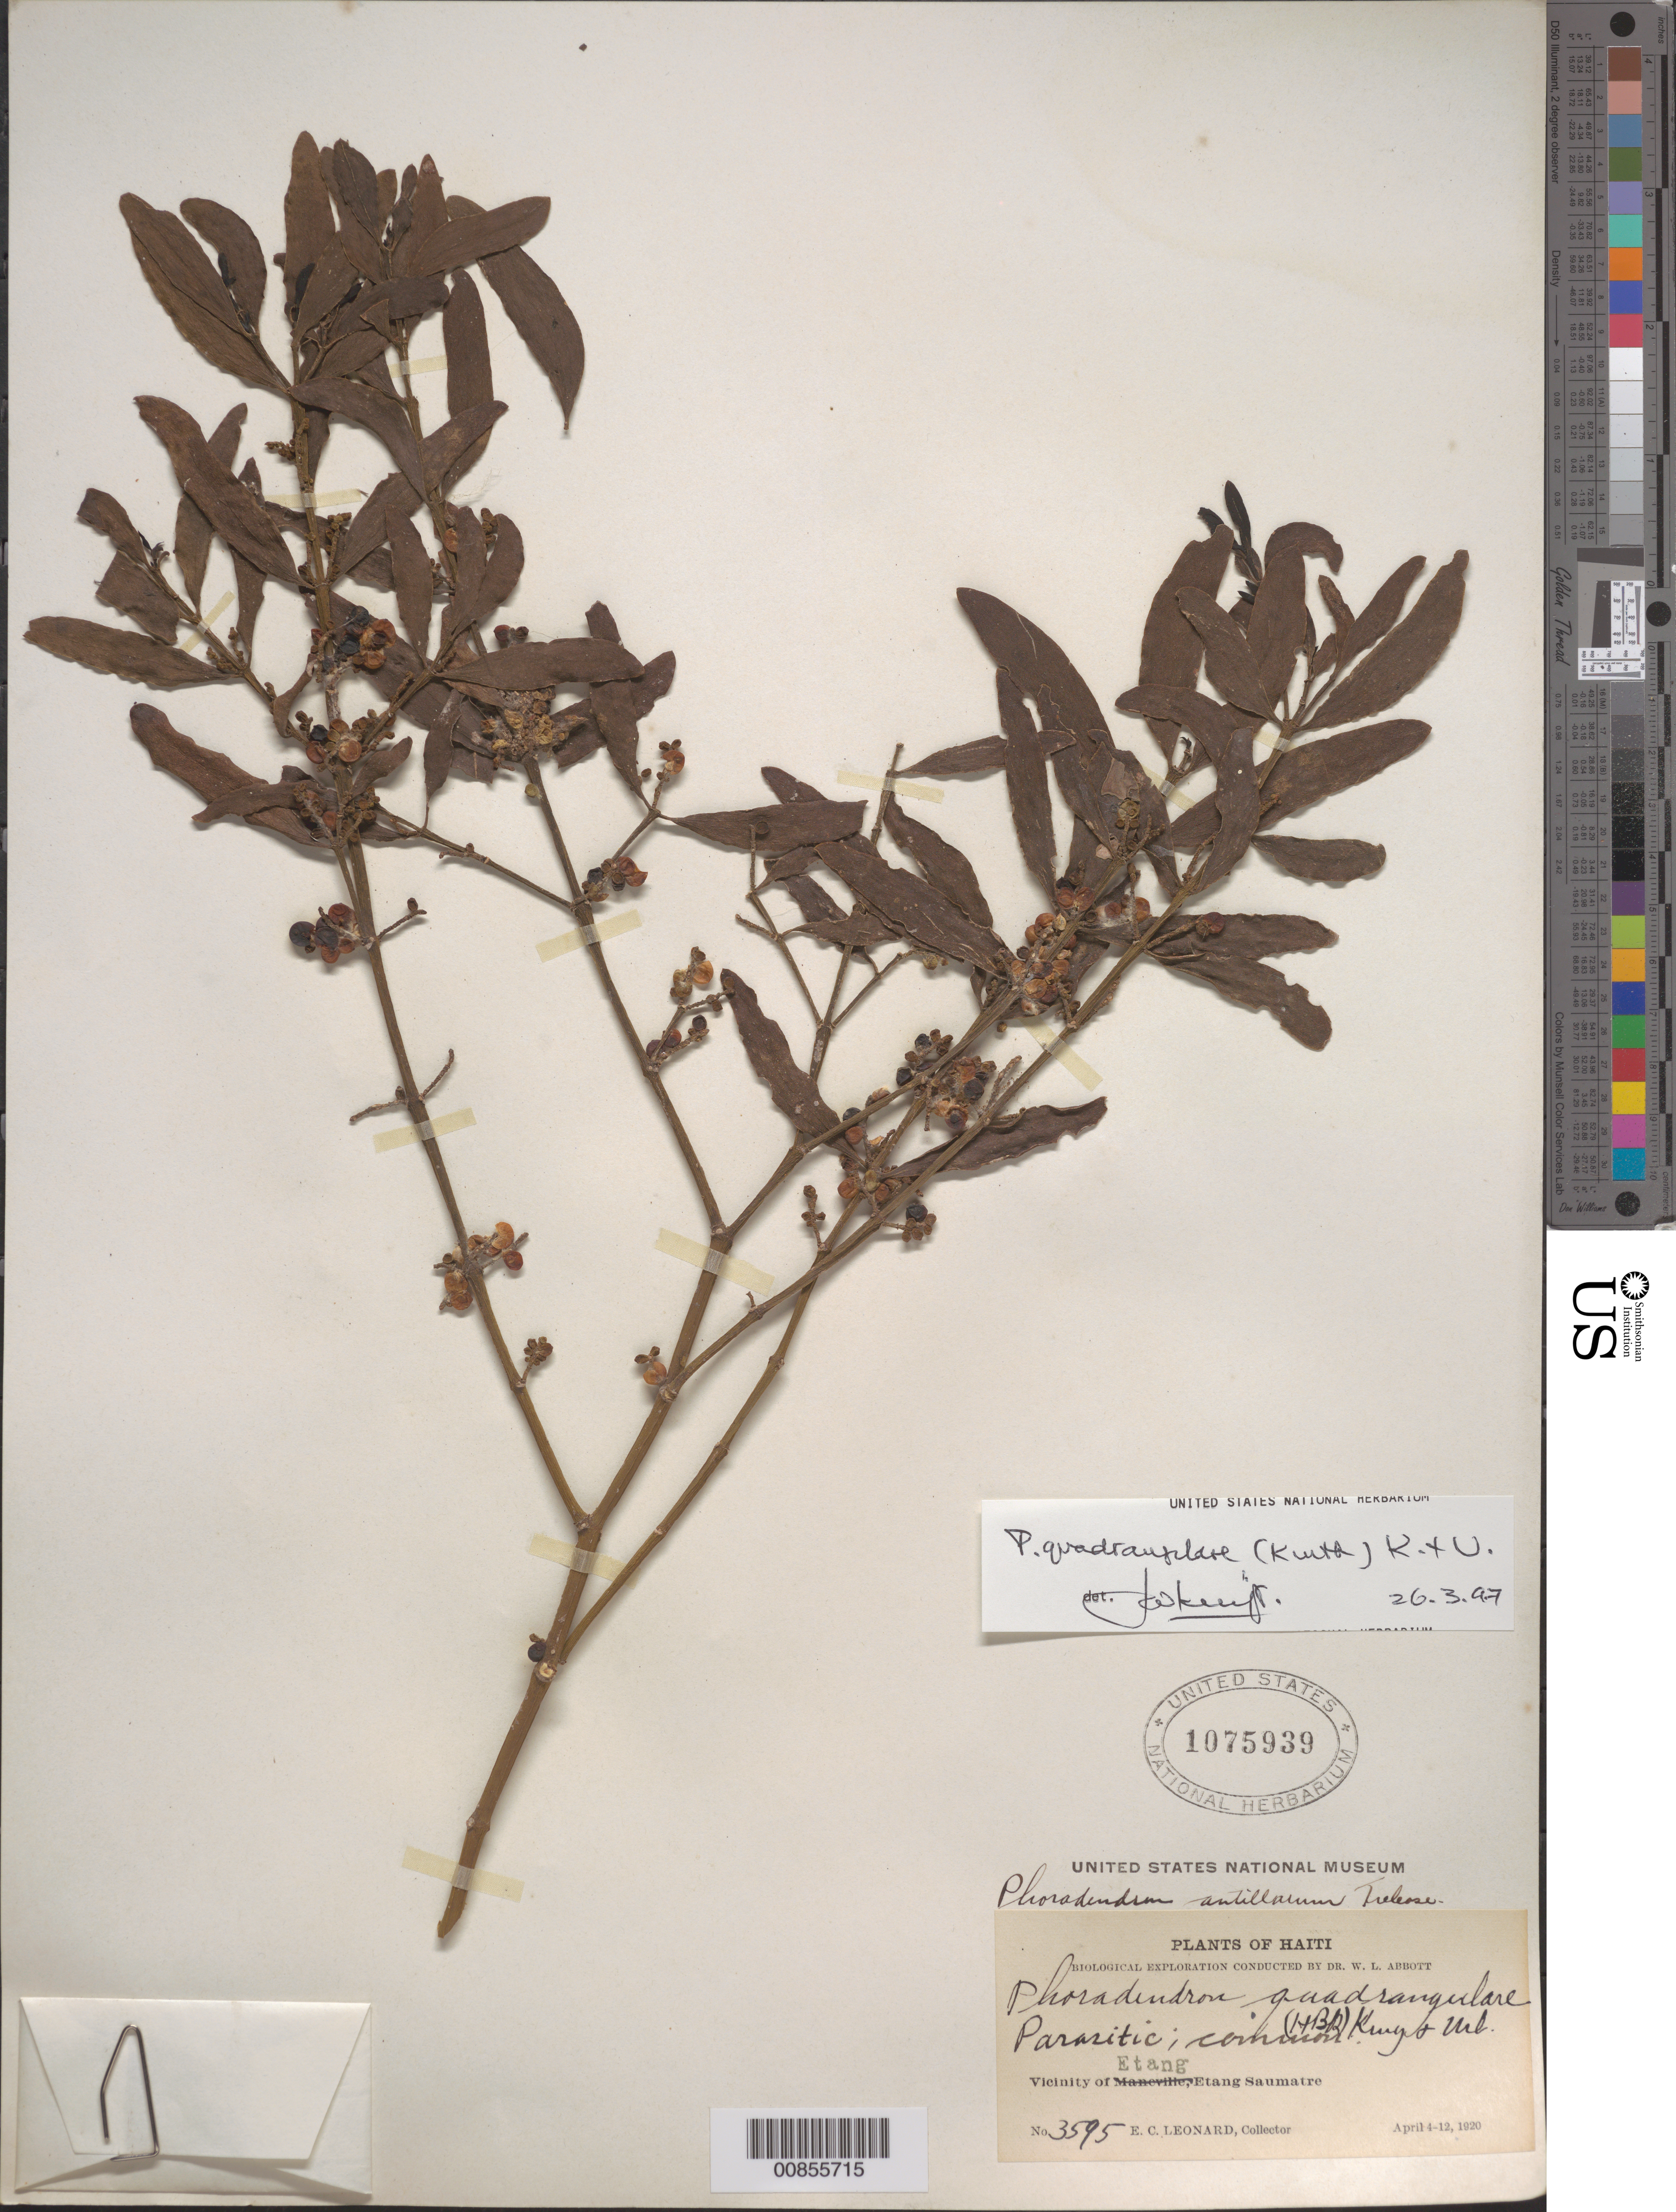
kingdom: Plantae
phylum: Tracheophyta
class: Magnoliopsida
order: Santalales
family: Viscaceae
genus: Phoradendron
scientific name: Phoradendron quadrangulare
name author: (Kunth) Griseb.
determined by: Kuijt, Job, (CANADA)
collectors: E. C. Leonard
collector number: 3595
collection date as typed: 04 Apr 1920 to 12 Apr 1920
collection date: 1920-04-04/1920-04-12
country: Haiti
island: Hispaniola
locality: Vicinity of Etang, Etang Saumatre.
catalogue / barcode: US 1075939